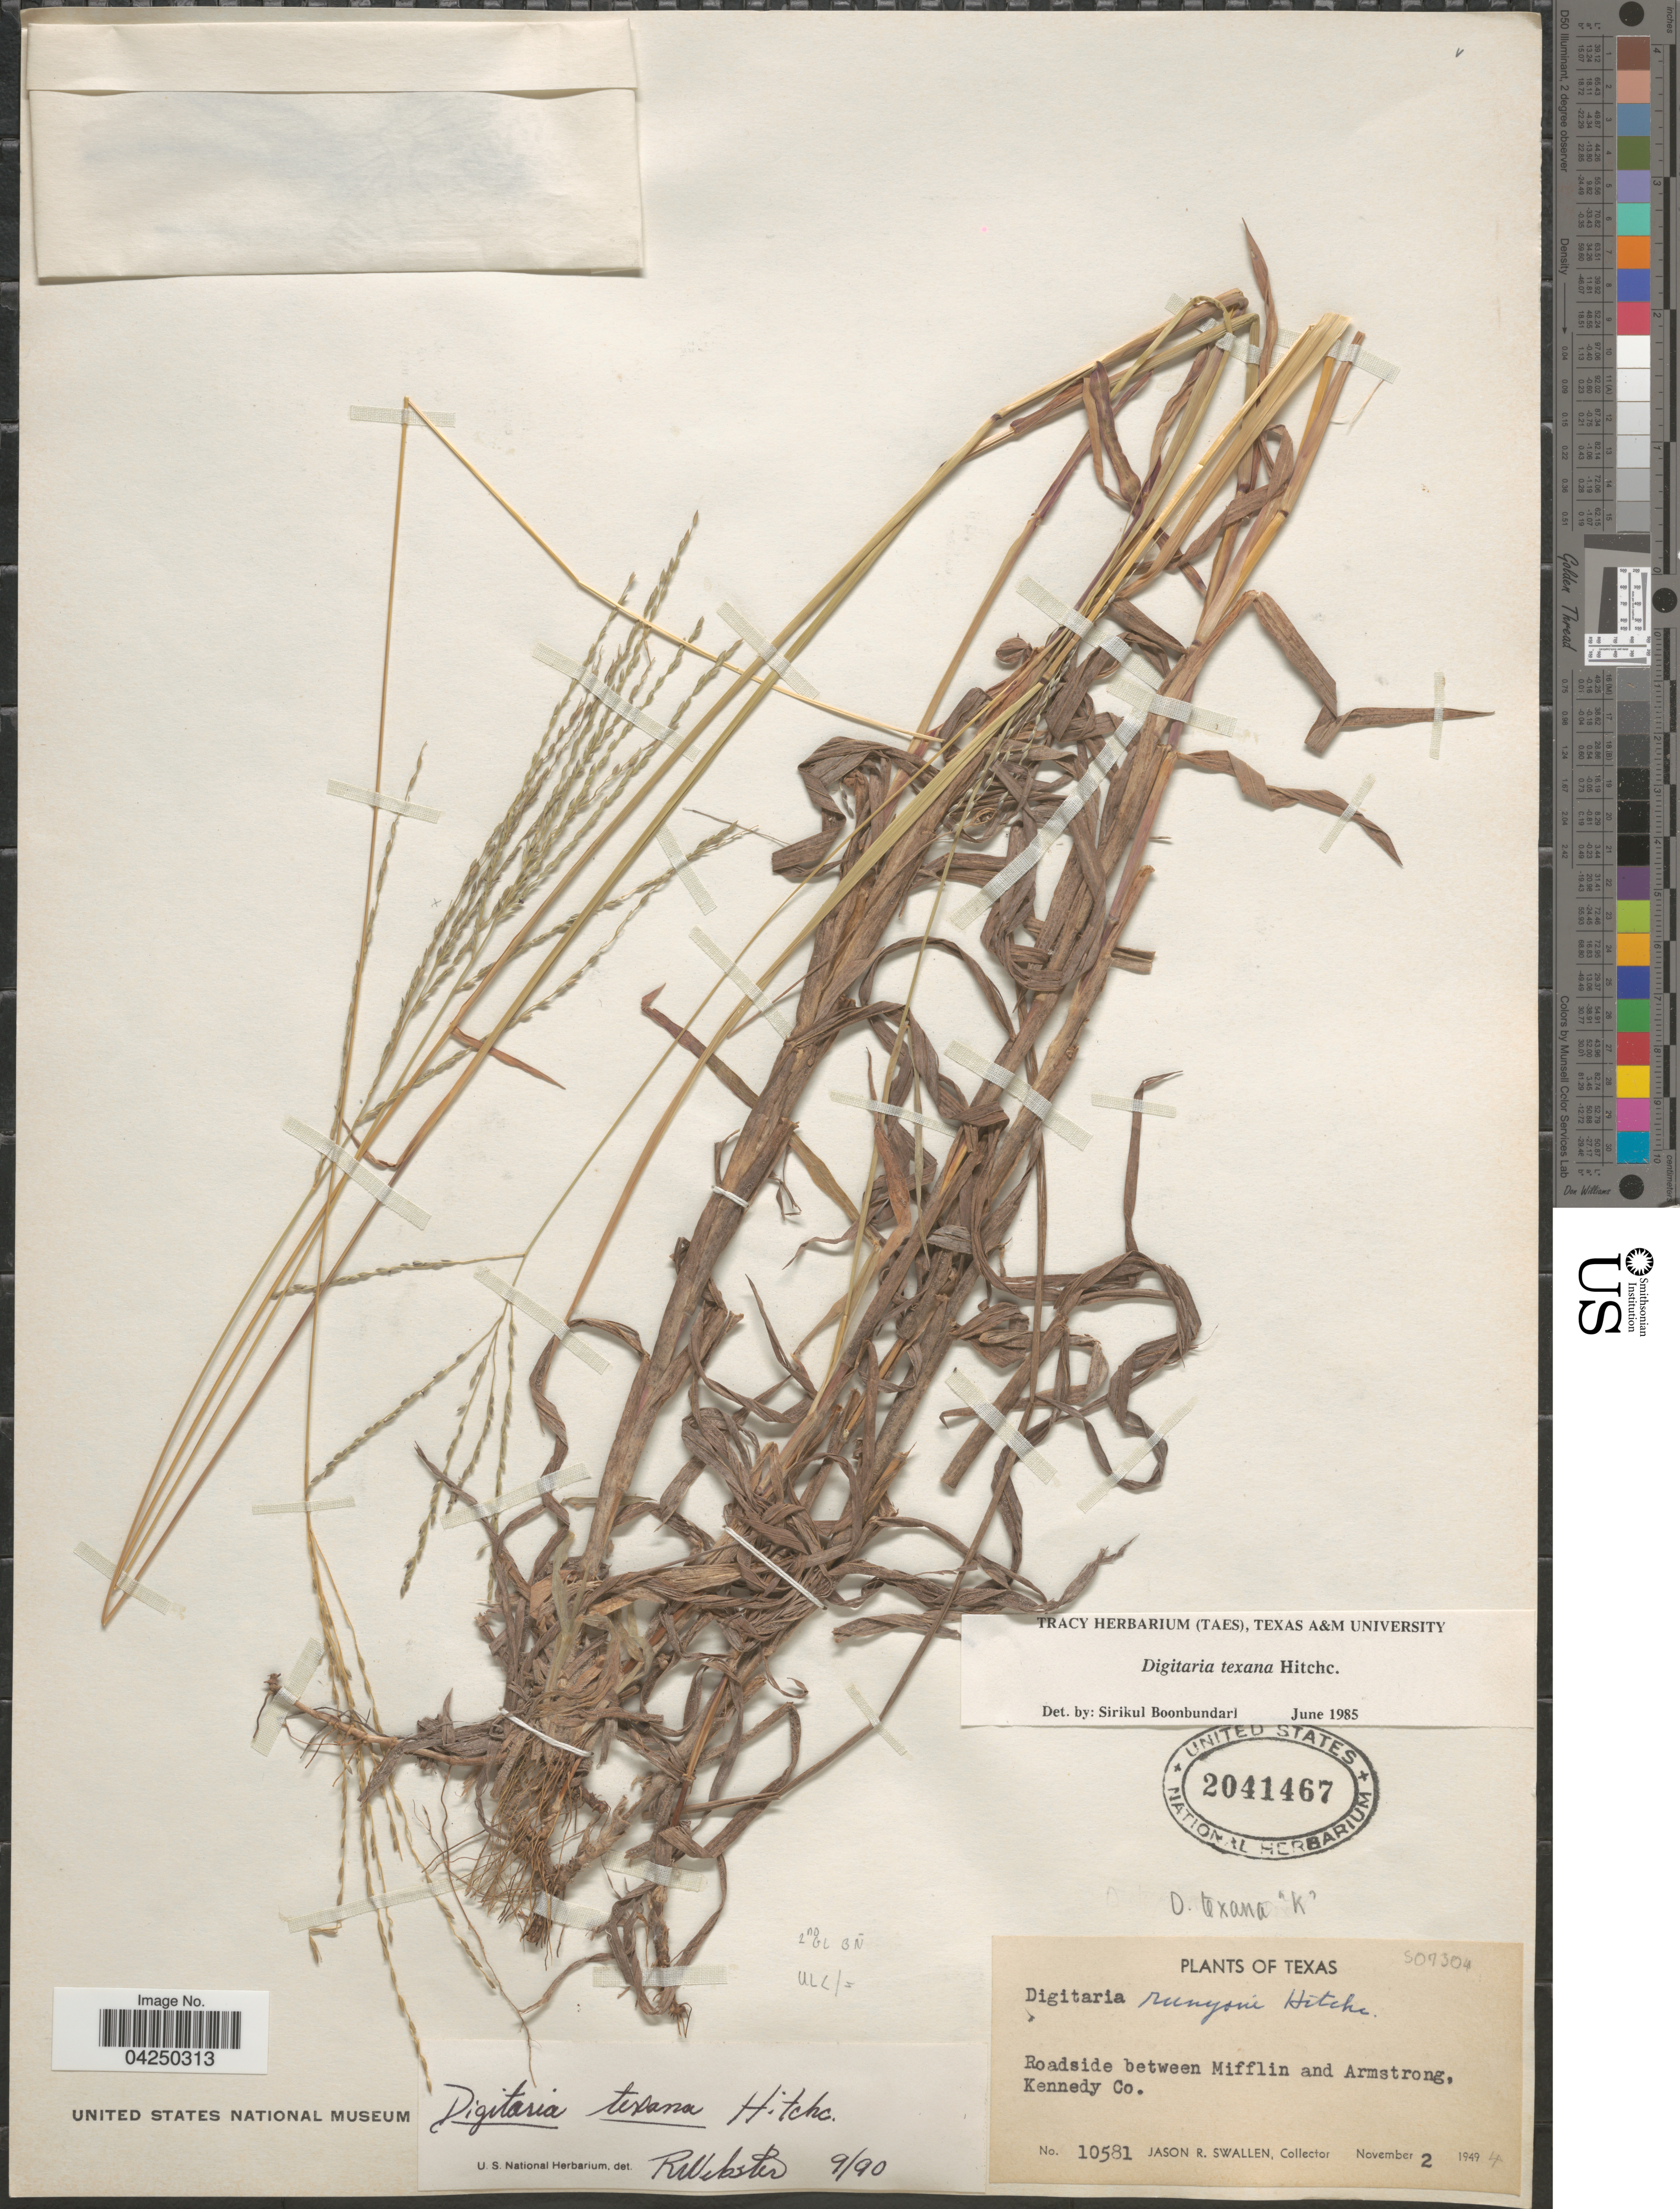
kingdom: Plantae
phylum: Tracheophyta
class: Liliopsida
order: Poales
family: Poaceae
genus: Digitaria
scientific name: Digitaria texana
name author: Hitchc.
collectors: J. R. Swallen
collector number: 10581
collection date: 1949-11-02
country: United States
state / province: Texas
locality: Roadside between Mifflin and Armstrong, Kennedy Co.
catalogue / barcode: US 2041467